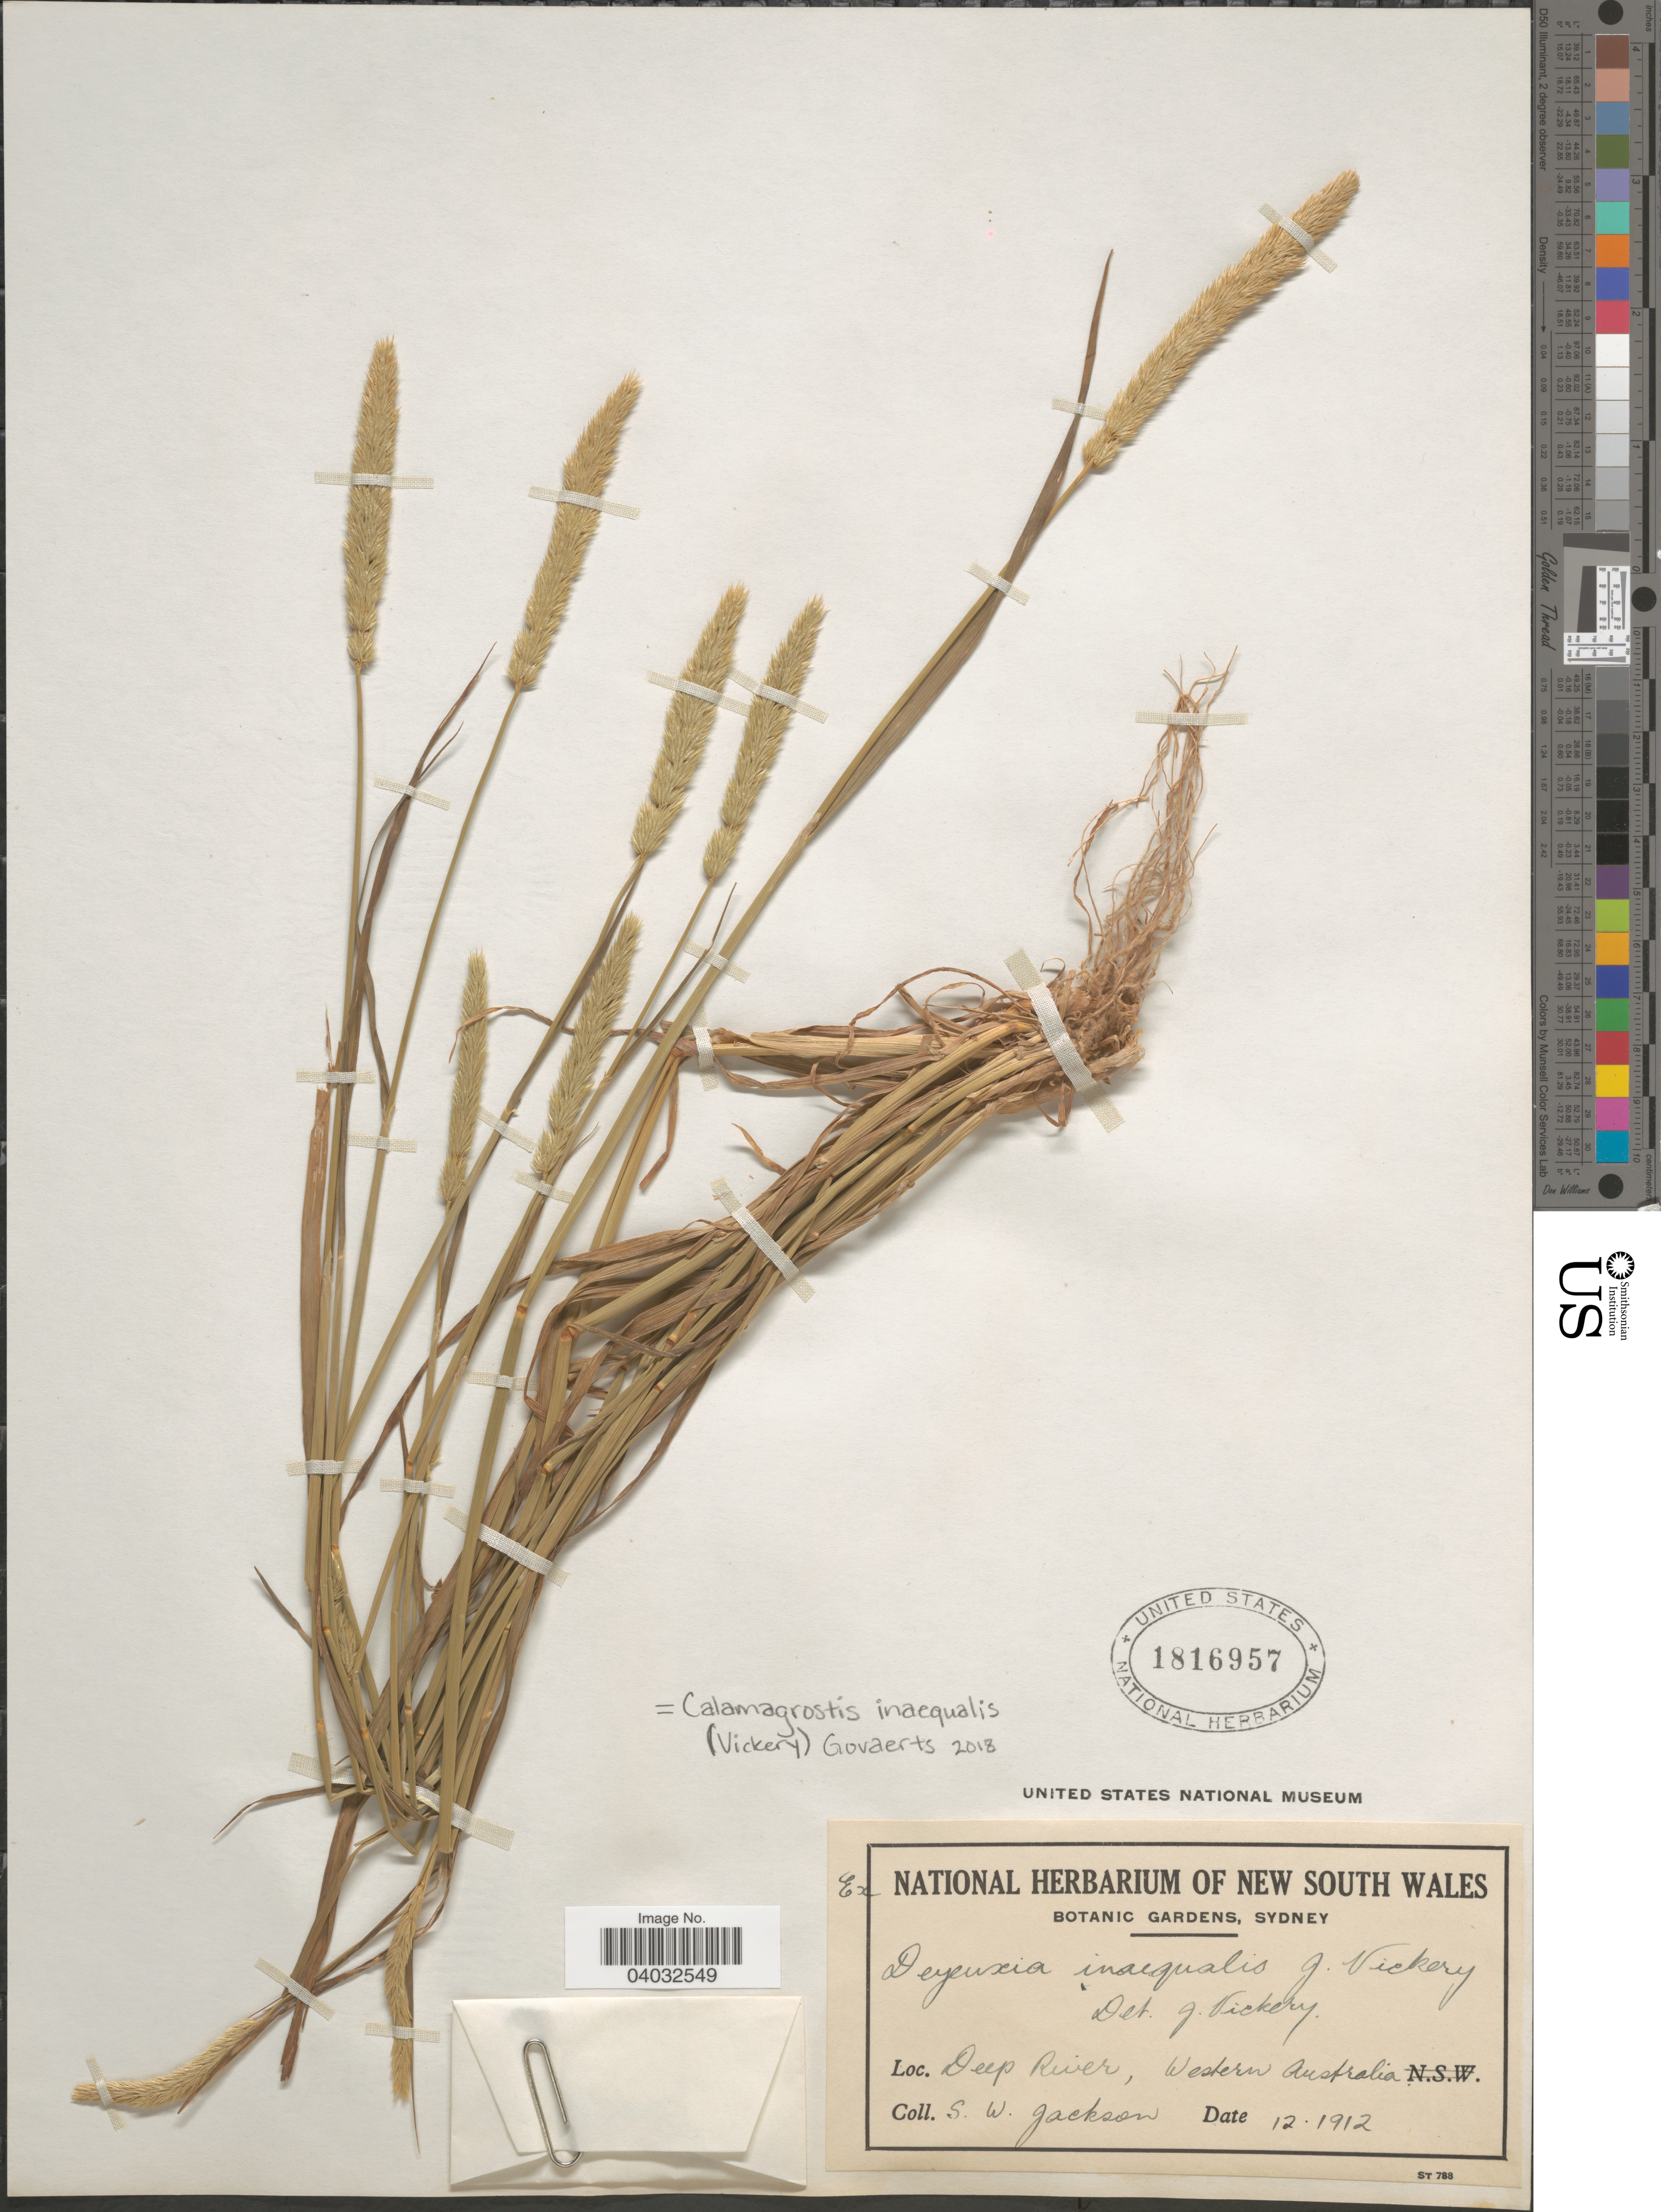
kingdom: Plantae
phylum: Tracheophyta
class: Liliopsida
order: Poales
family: Poaceae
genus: Calamagrostis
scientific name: Calamagrostis inaequalis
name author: (Vickery) Govaerts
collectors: Jackson, S. W.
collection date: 1912-12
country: Australia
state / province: Western Australia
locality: Deep River.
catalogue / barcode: US 1816957